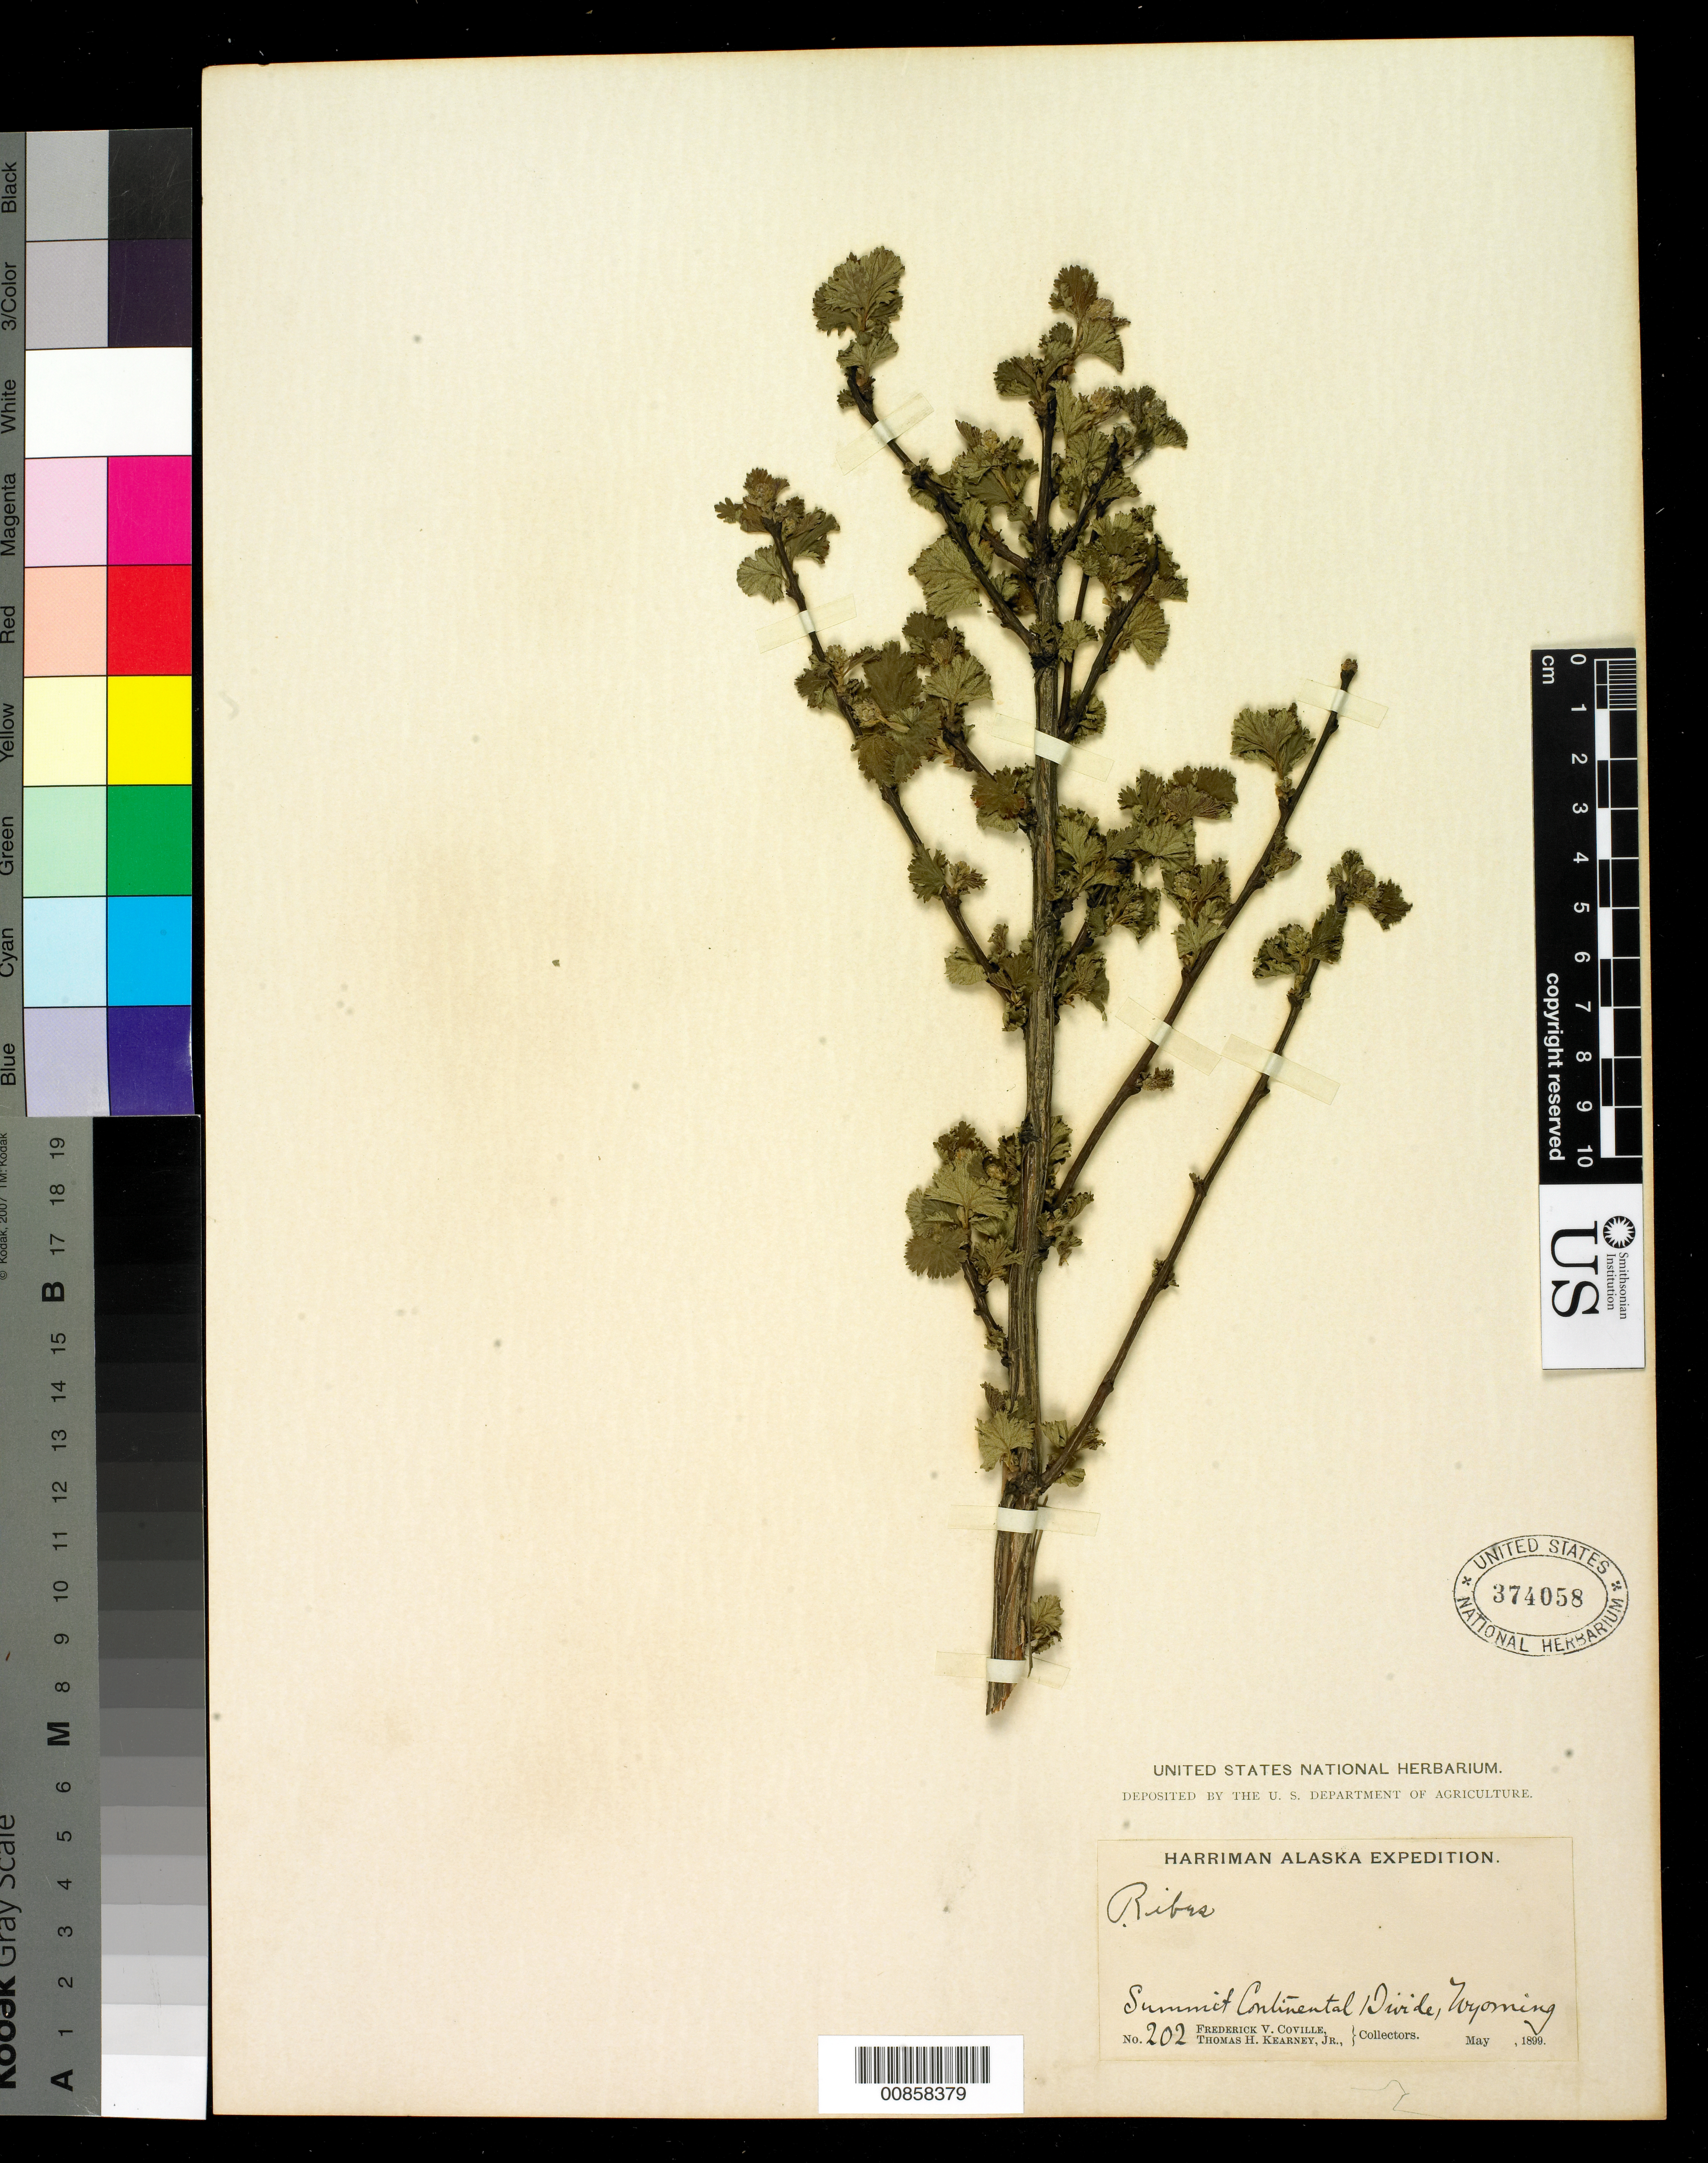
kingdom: Plantae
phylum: Tracheophyta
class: Magnoliopsida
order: Saxifragales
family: Grossulariaceae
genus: Ribes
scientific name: Ribes sp.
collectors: F. V. Coville & T. H. Kearney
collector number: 202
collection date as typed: May 1899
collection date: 1899-05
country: United States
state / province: Wyoming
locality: Summit Continental Divide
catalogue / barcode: US 374058